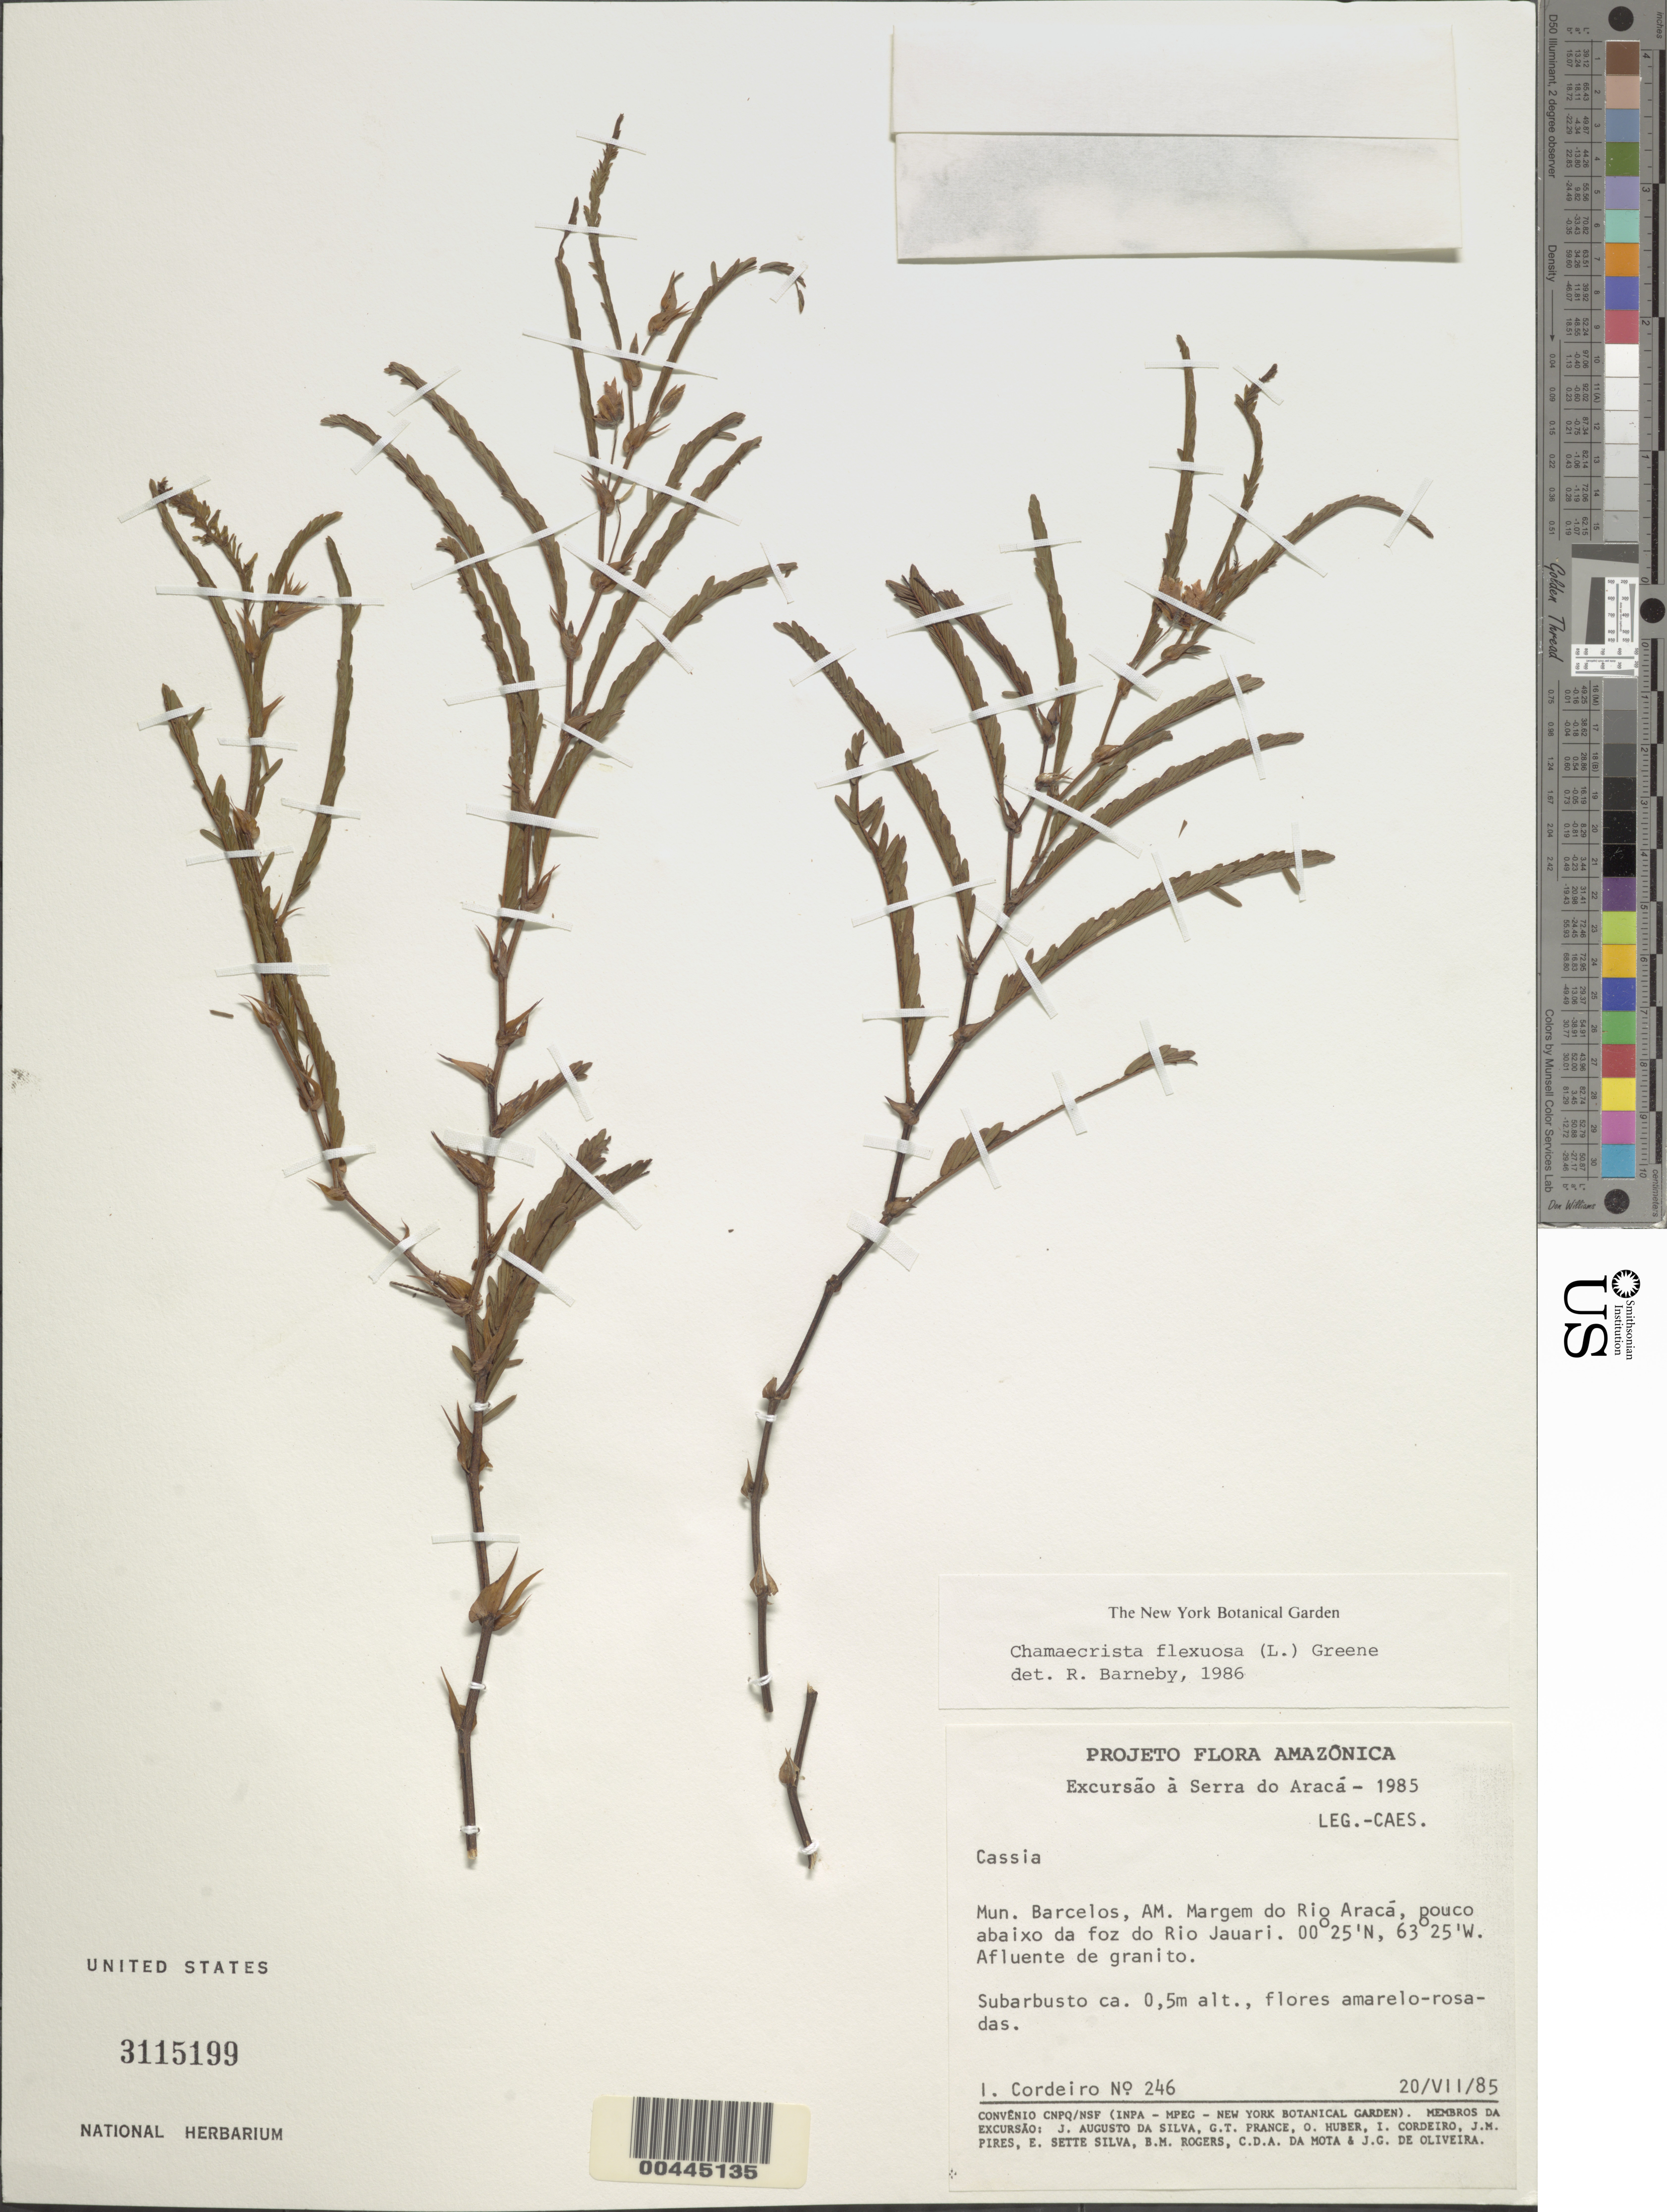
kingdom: Plantae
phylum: Tracheophyta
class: Magnoliopsida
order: Fabales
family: Fabaceae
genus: Chamaecrista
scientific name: Chamaecrista flexuosa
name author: (L.) Greene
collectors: L. Cordeiro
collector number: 246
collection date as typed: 20 Jul 1985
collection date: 1985-07-20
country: Guyana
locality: Excursao a serra do araca, margem do rio araca, rio jauari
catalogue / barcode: US 3115199